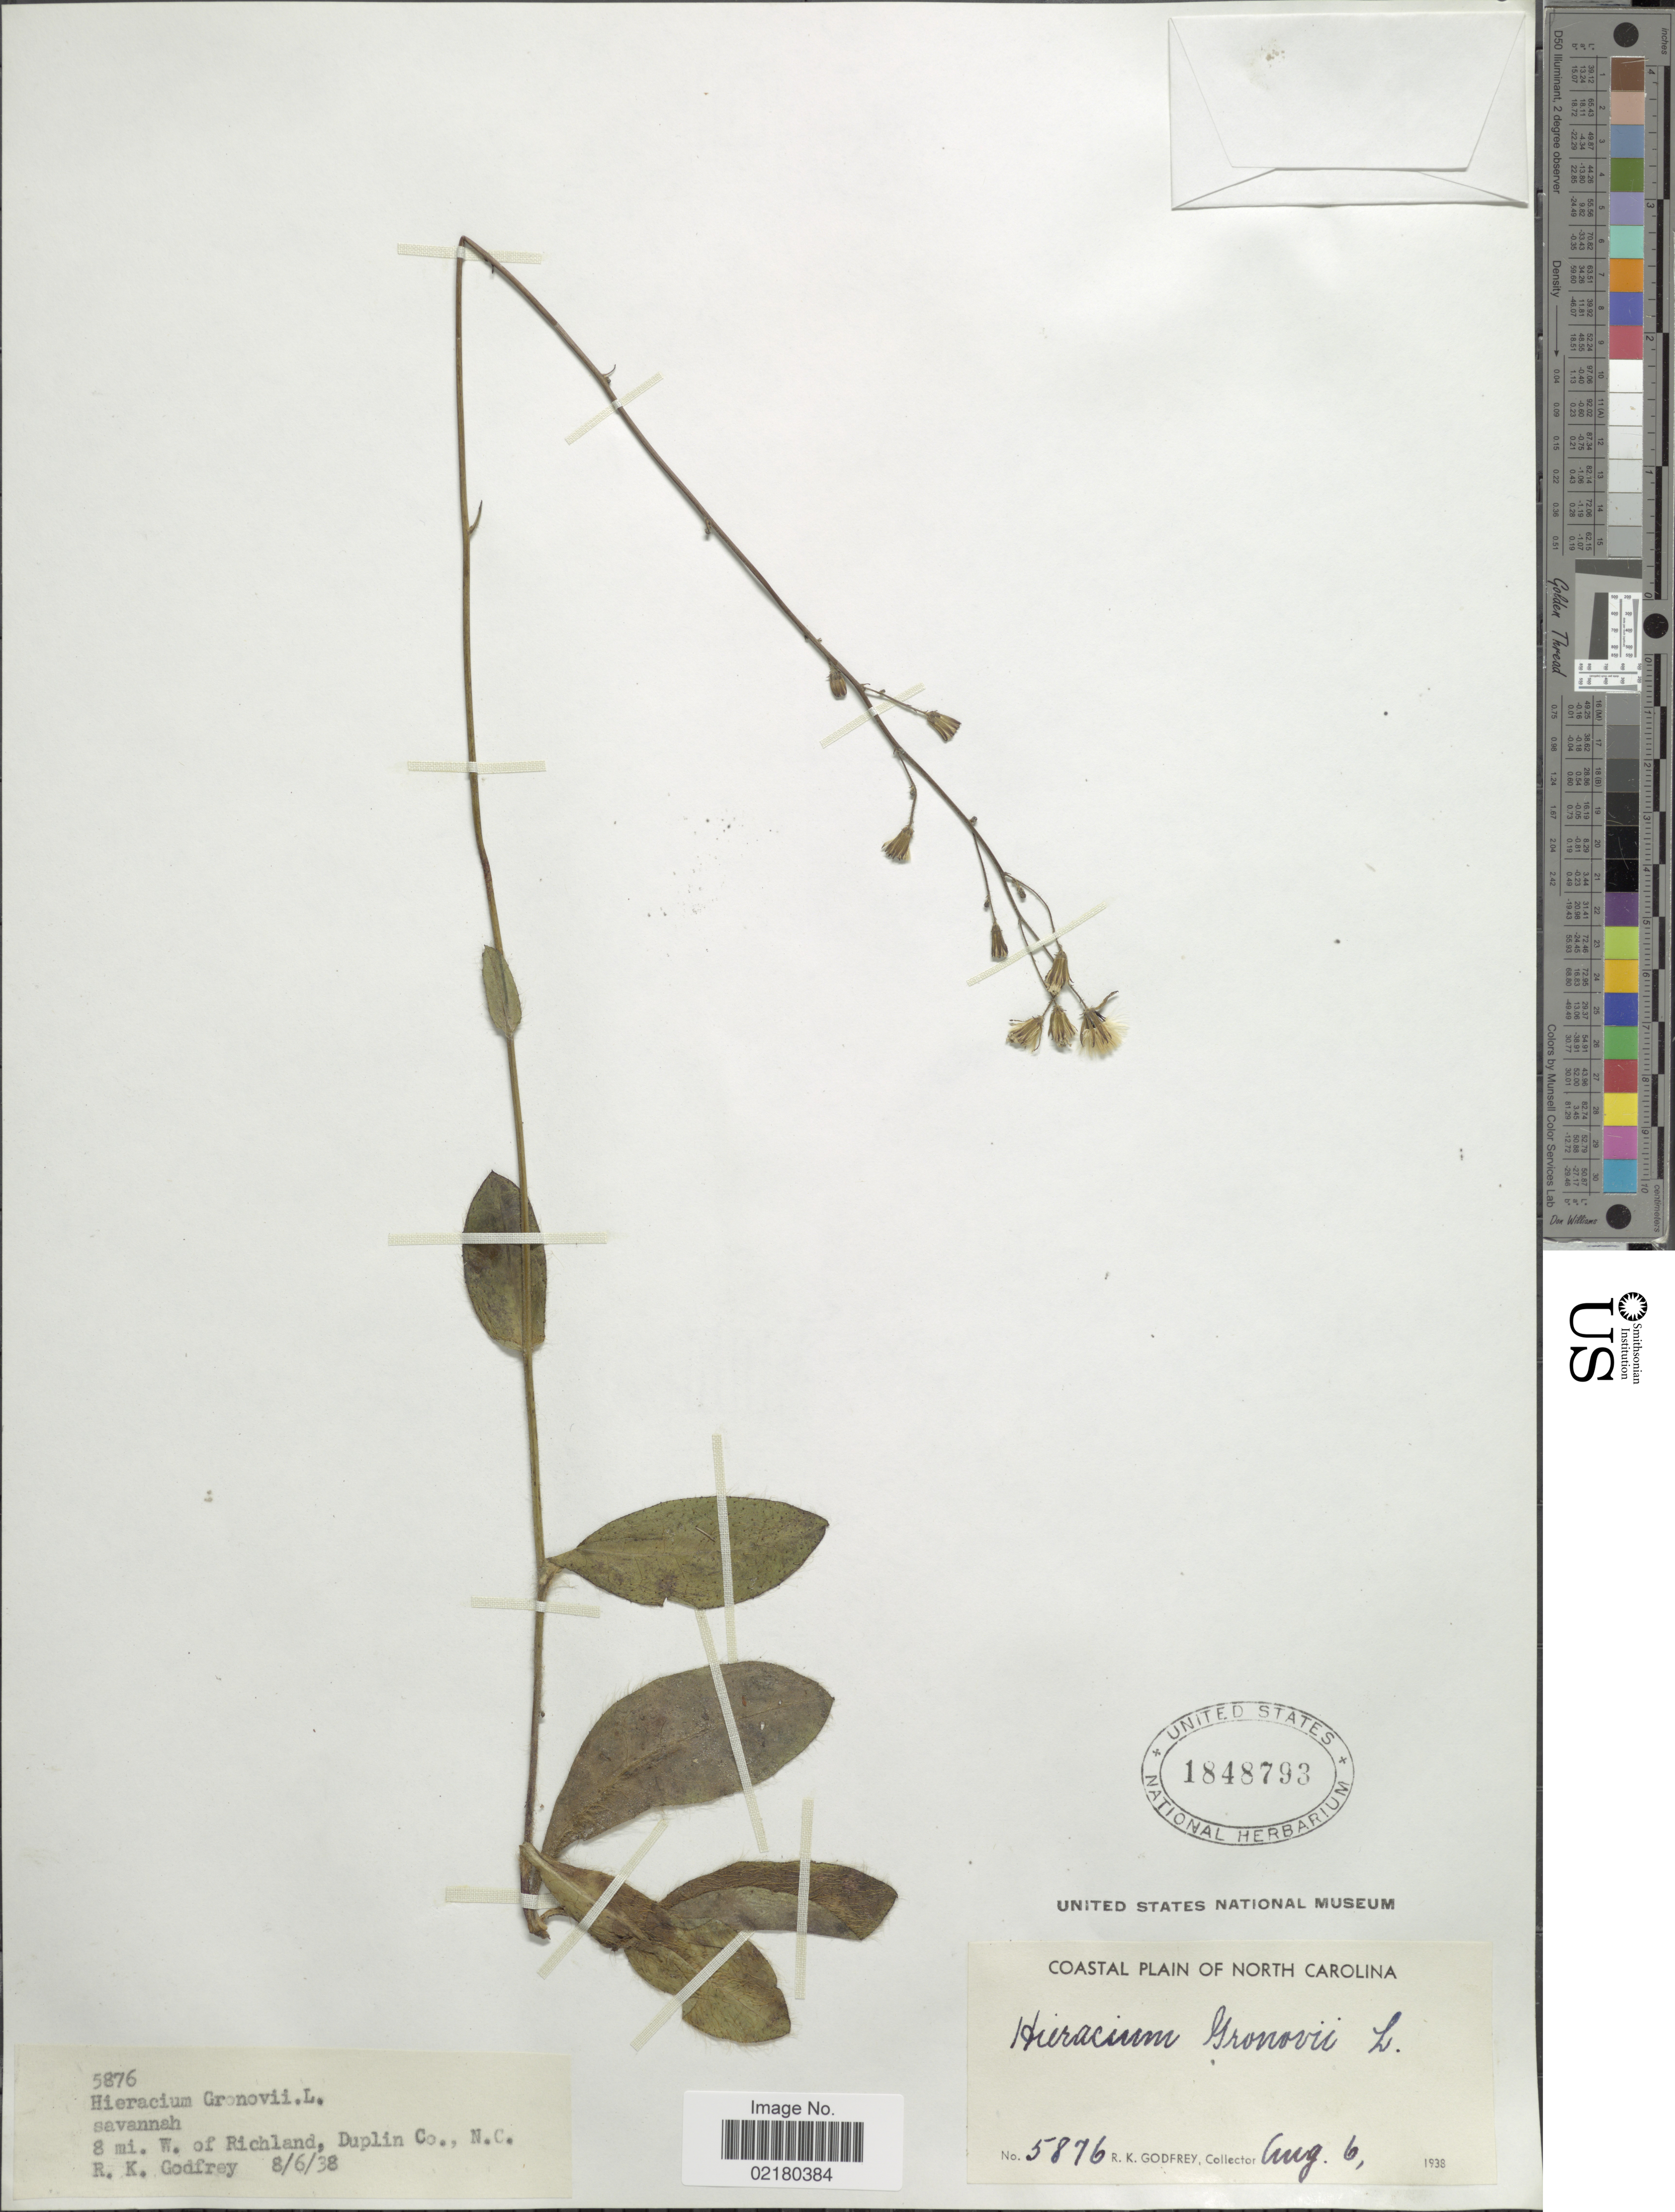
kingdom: Plantae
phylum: Tracheophyta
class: Magnoliopsida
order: Asterales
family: Asteraceae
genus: Hieracium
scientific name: Hieracium gronovii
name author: L.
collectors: R. K. Godfrey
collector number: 5876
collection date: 1938-08-06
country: United States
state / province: North Carolina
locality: Coastal Plain of North Carolina, savannah, 8 mi. W. of Richland, Duplin Co.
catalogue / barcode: US 1848793